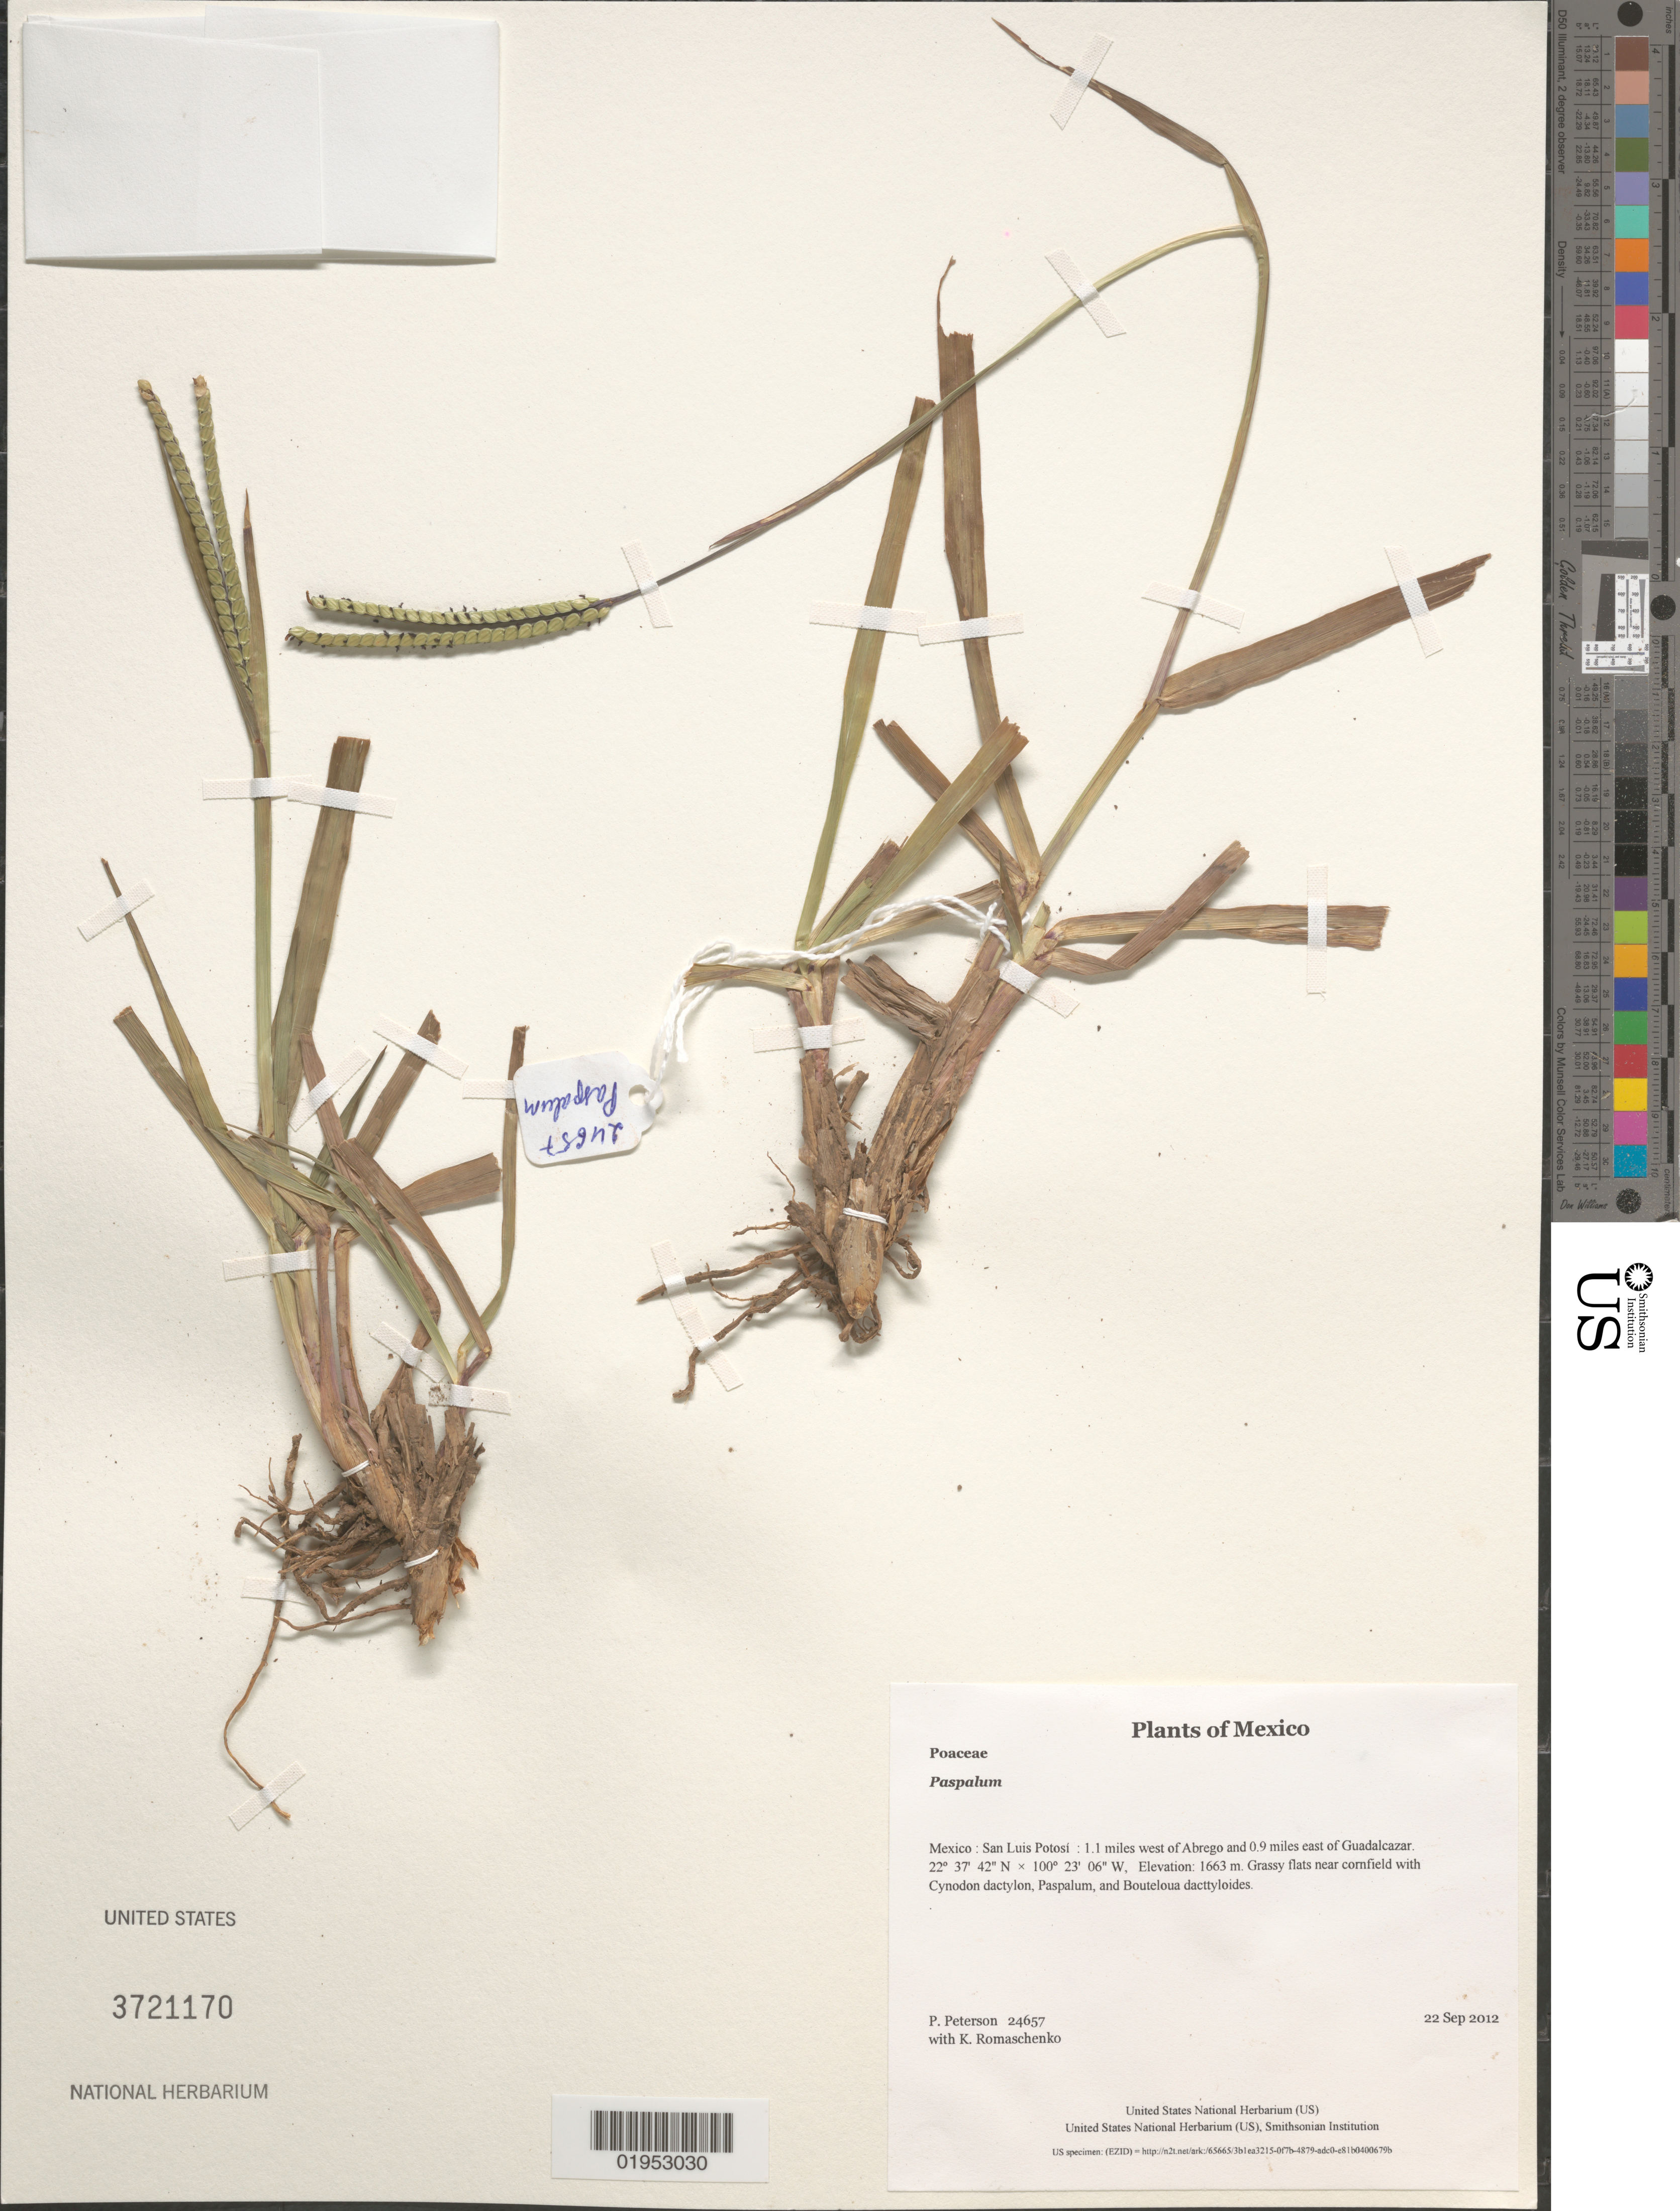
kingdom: Plantae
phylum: Tracheophyta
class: Liliopsida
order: Poales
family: Poaceae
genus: Paspalum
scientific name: Paspalum sp.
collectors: P. M. Peterson & K. Romaschenko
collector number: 24657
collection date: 2012-09-22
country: Mexico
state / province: San Luis Potosí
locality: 1.1 miles west of Abrego and 0.9 miles east of Guadalcazar.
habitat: Grassy flats near cornfield with Cynodon dactylon, Paspalum, and Bouteloua dacttyloides.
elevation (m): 1663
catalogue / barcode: US 3721170